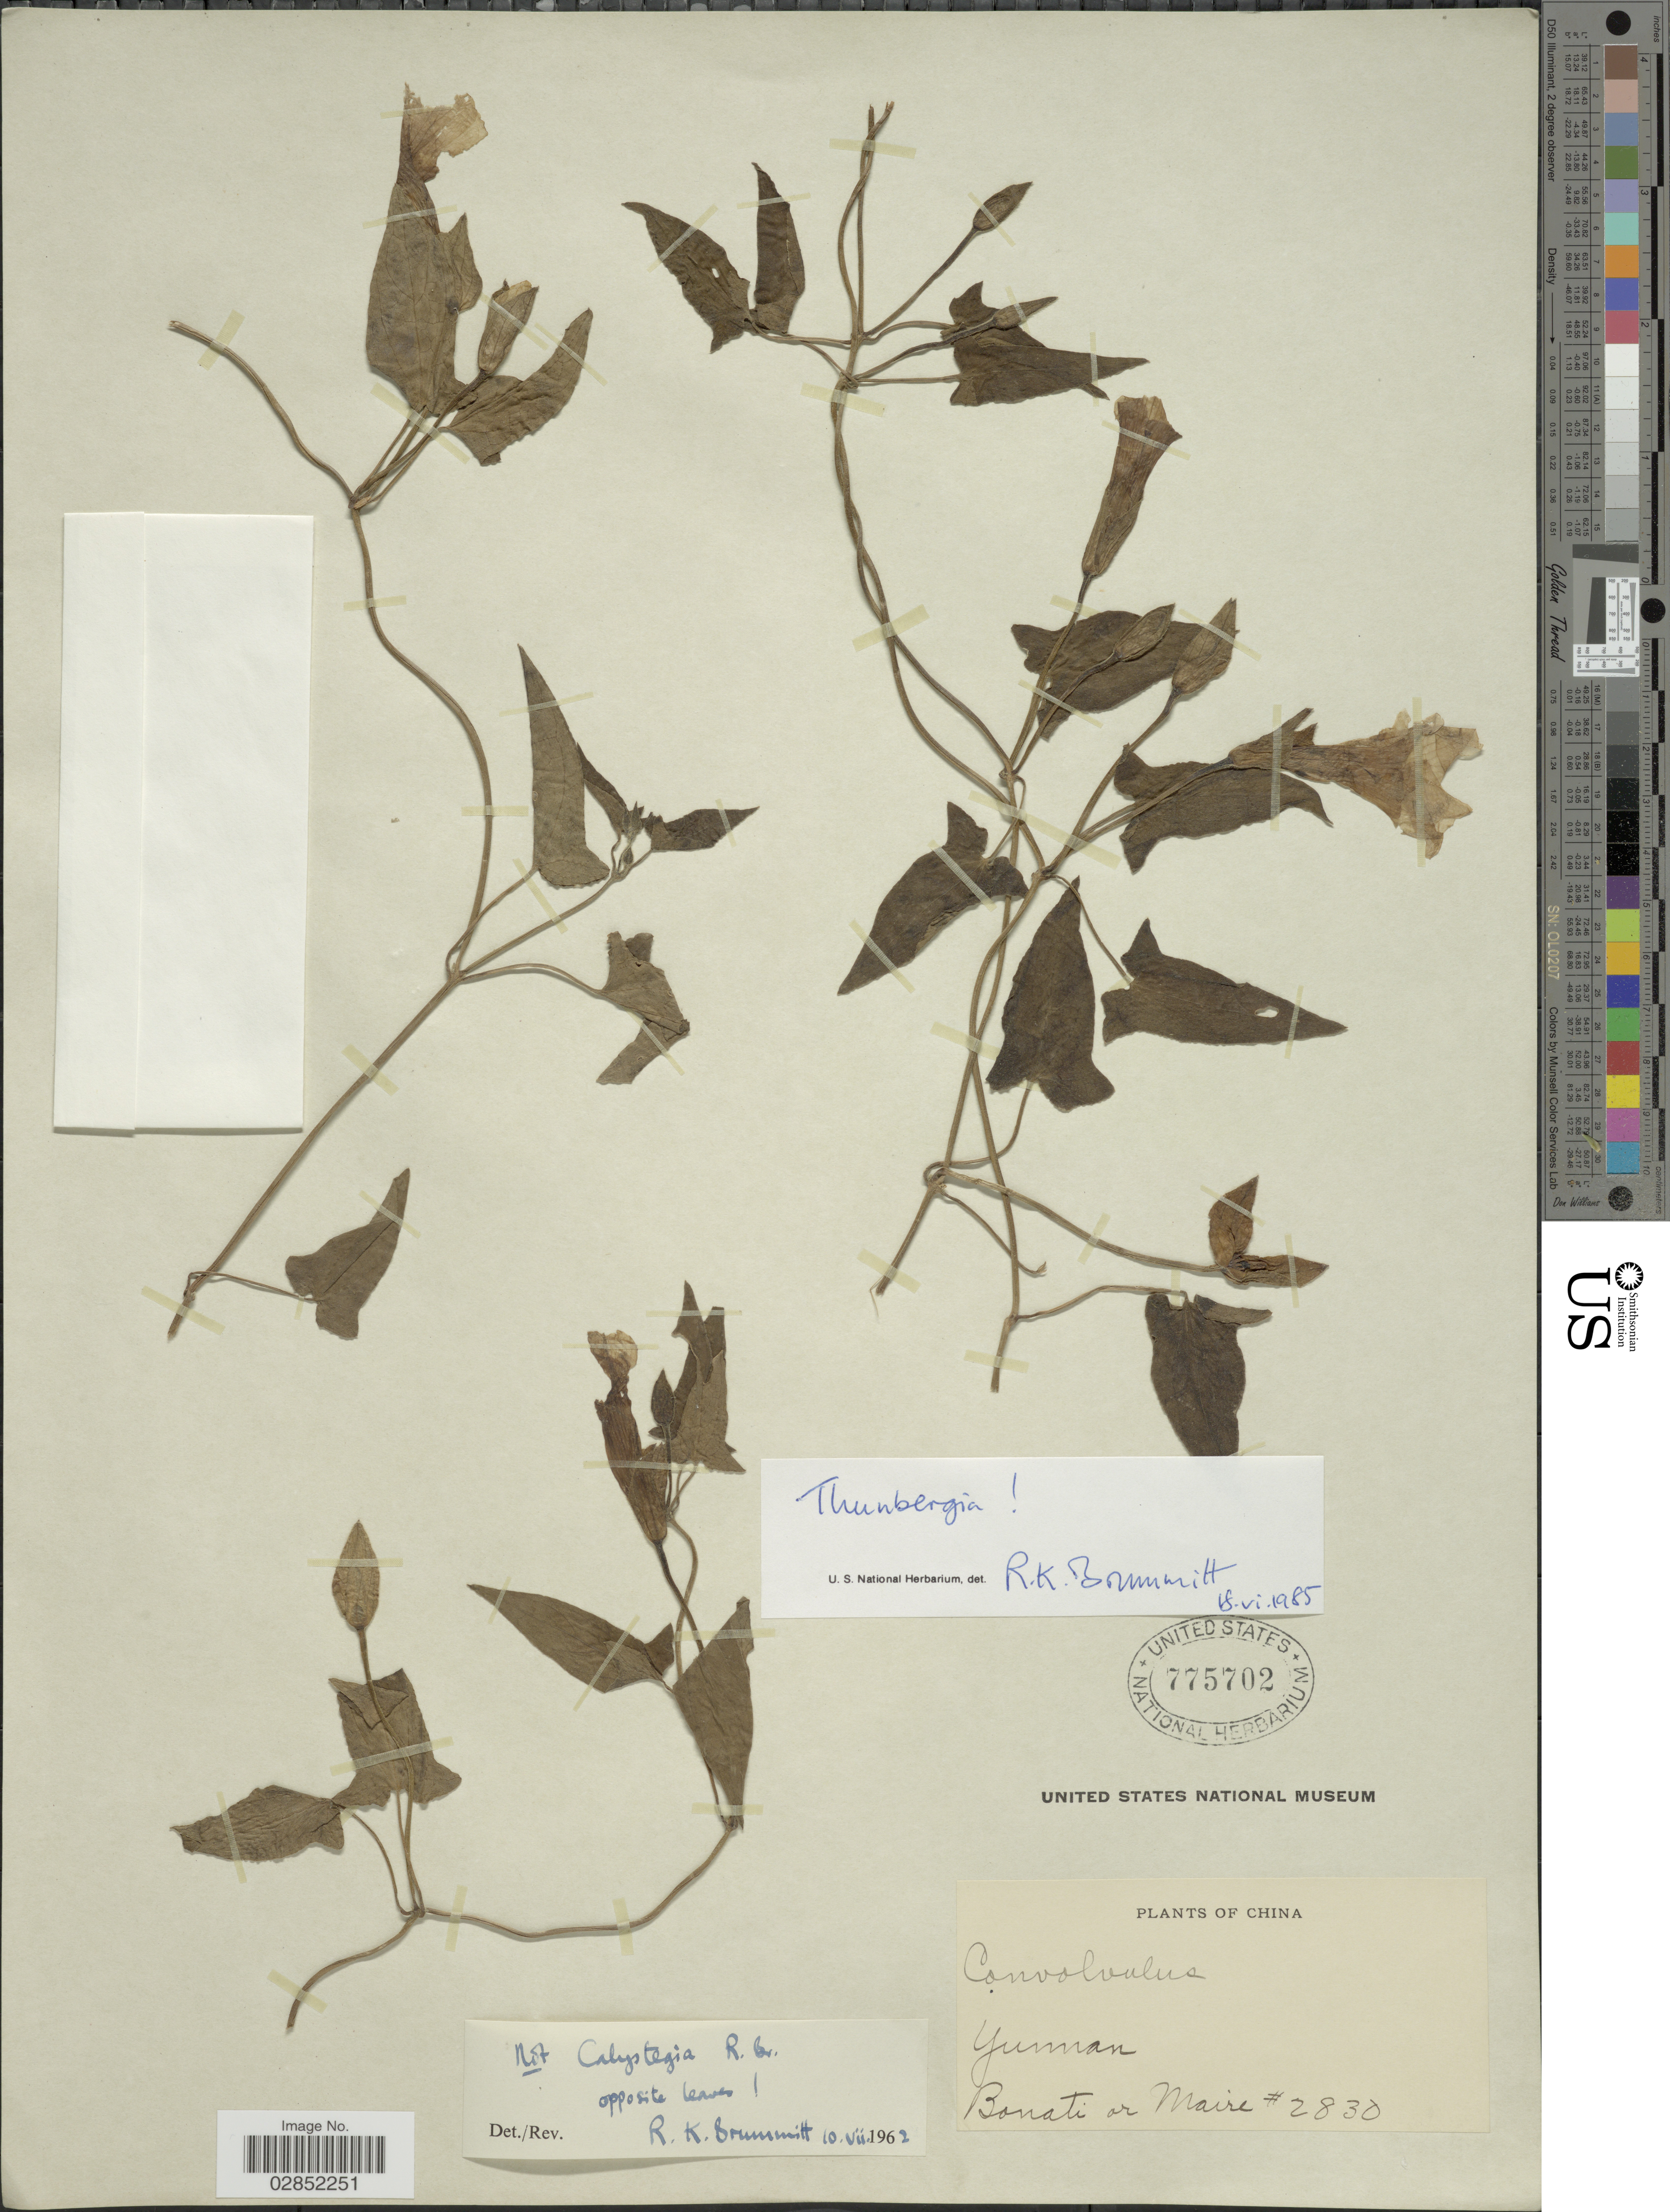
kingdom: Plantae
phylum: Tracheophyta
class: Magnoliopsida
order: Lamiales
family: Acanthaceae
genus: Thunbergia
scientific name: Thunbergia sp.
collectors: -. Bonati & Maire, --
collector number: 2830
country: China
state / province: Yunnan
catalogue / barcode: US 775702